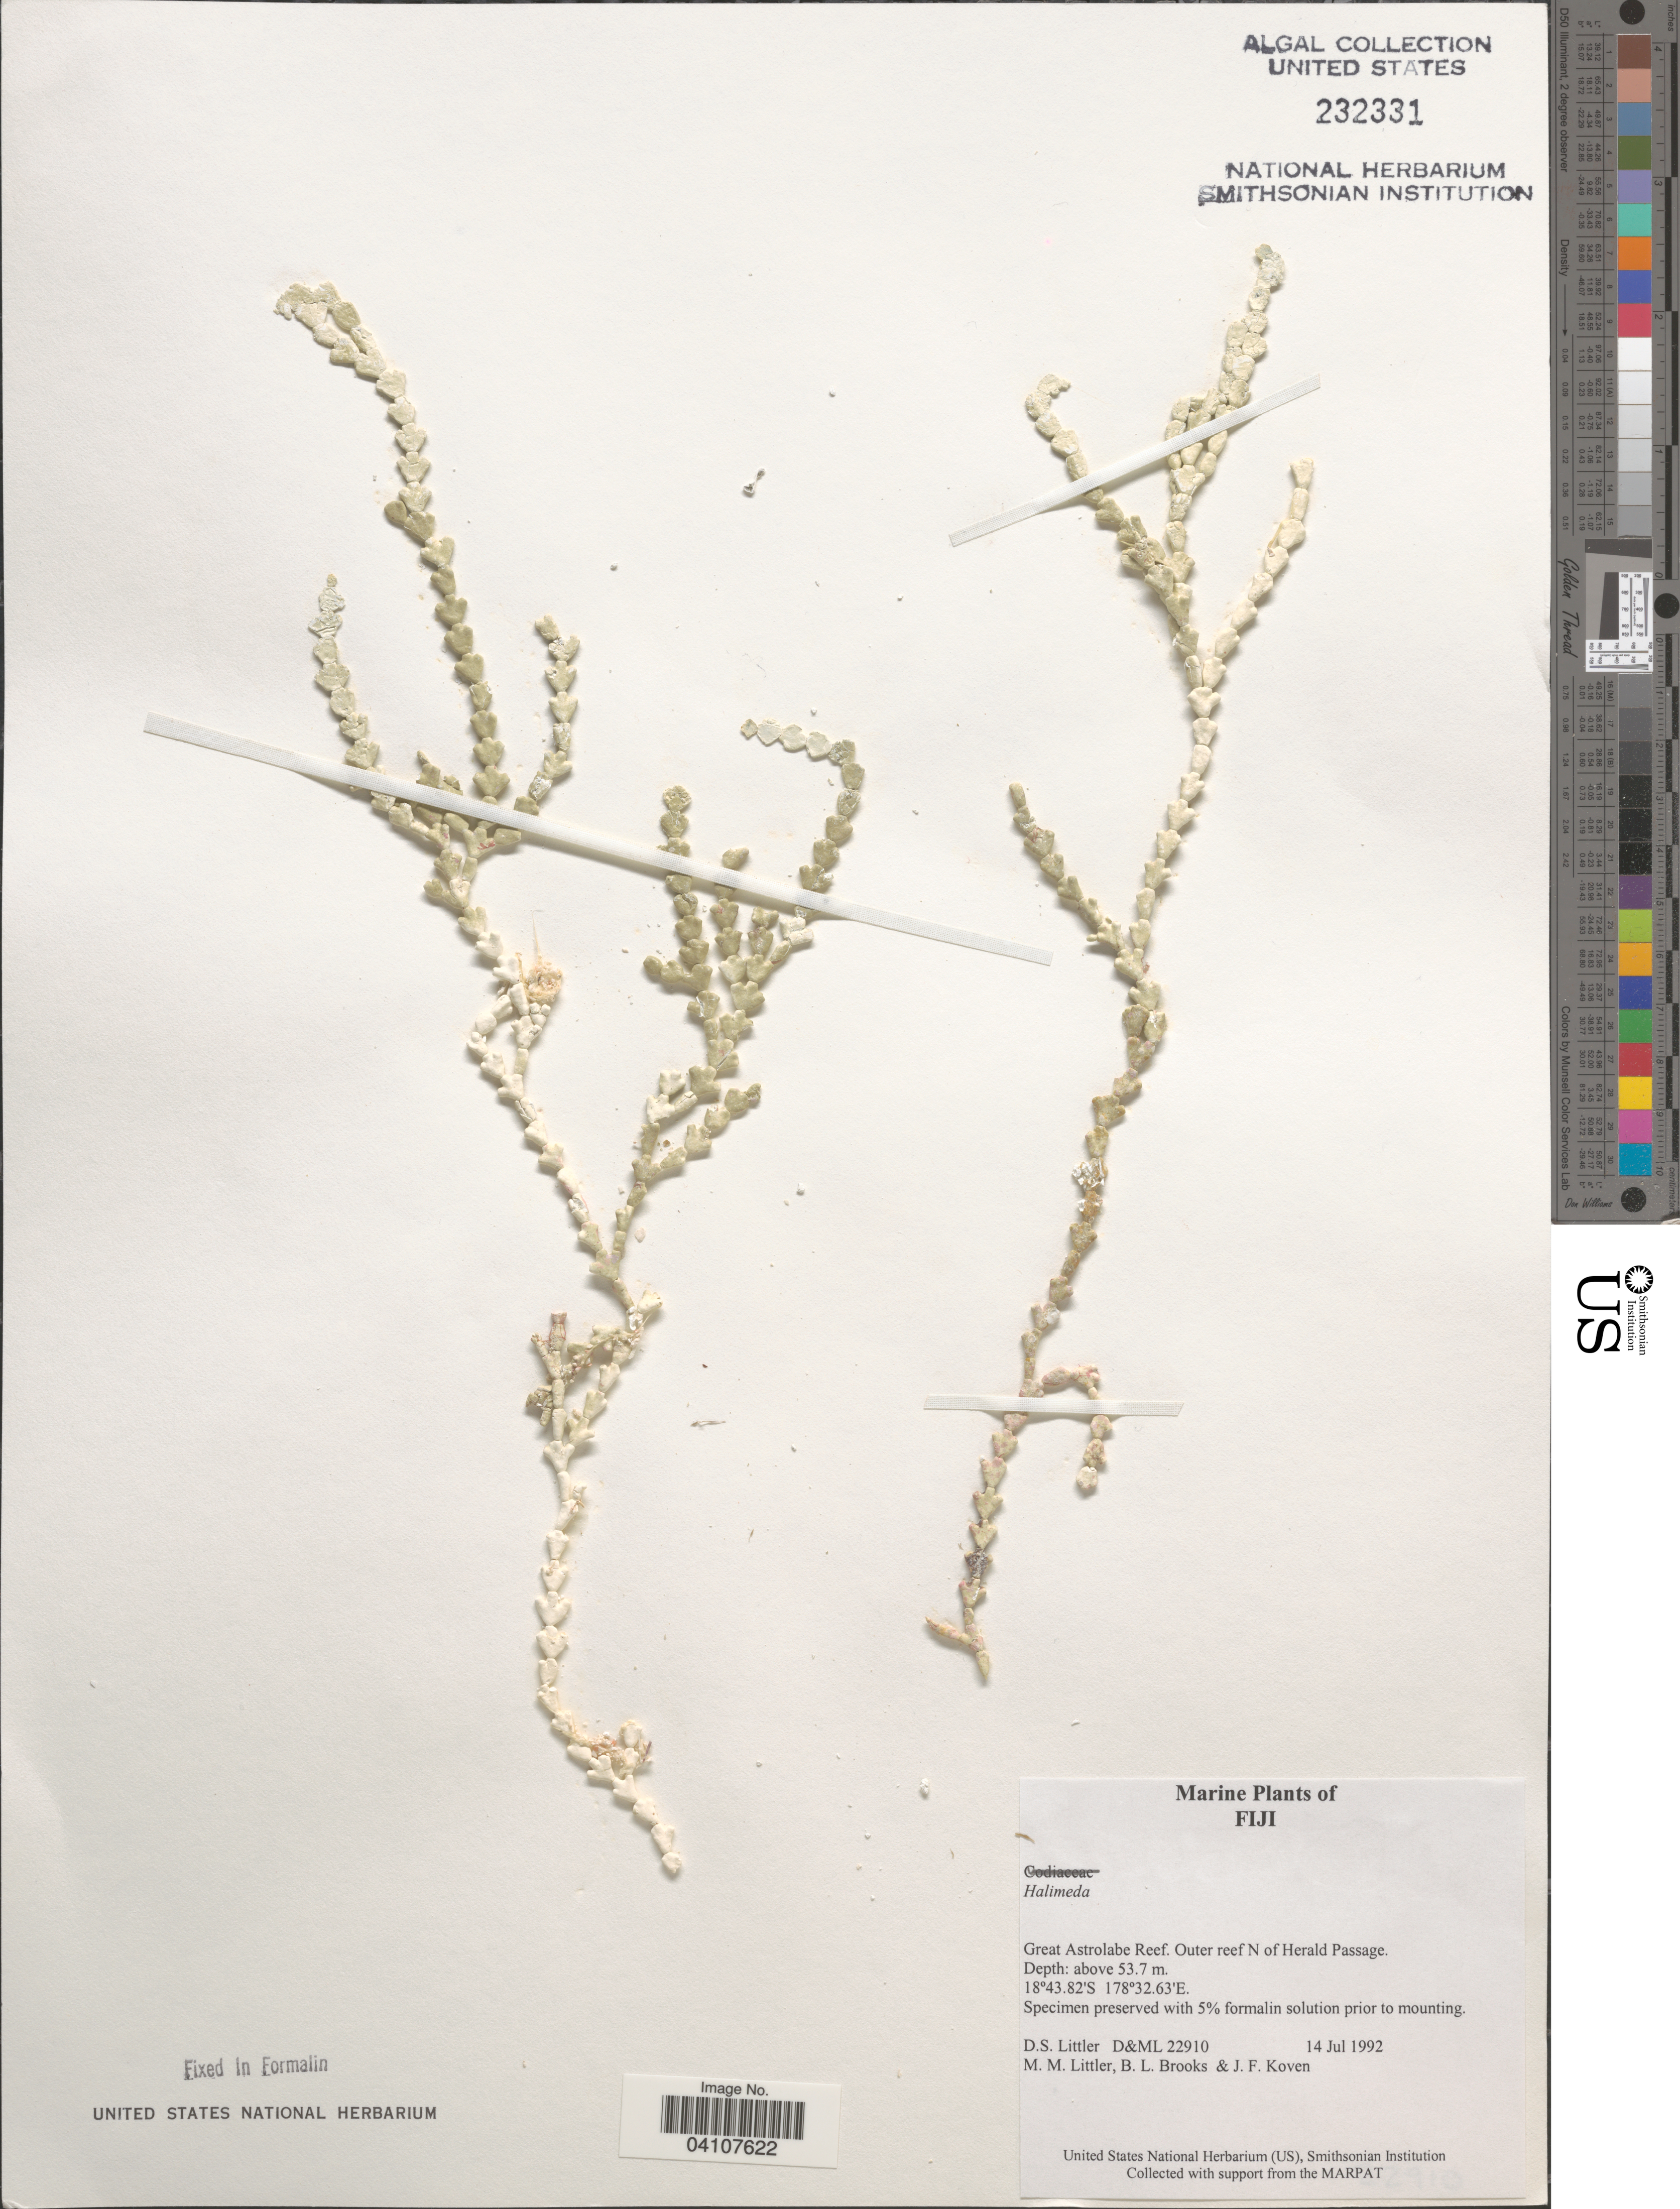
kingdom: Plantae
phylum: Chlorophyta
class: Ulvophyceae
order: Bryopsidales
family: Halimedaceae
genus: Halimeda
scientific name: Halimeda sp.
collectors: D. S. Littler, B. Brooks & J. Koven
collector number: D&ML22910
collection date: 1992-07-14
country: Fiji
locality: Great Astrolabe Reef. Outer reef N of Herald Passage.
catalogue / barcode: US 232331